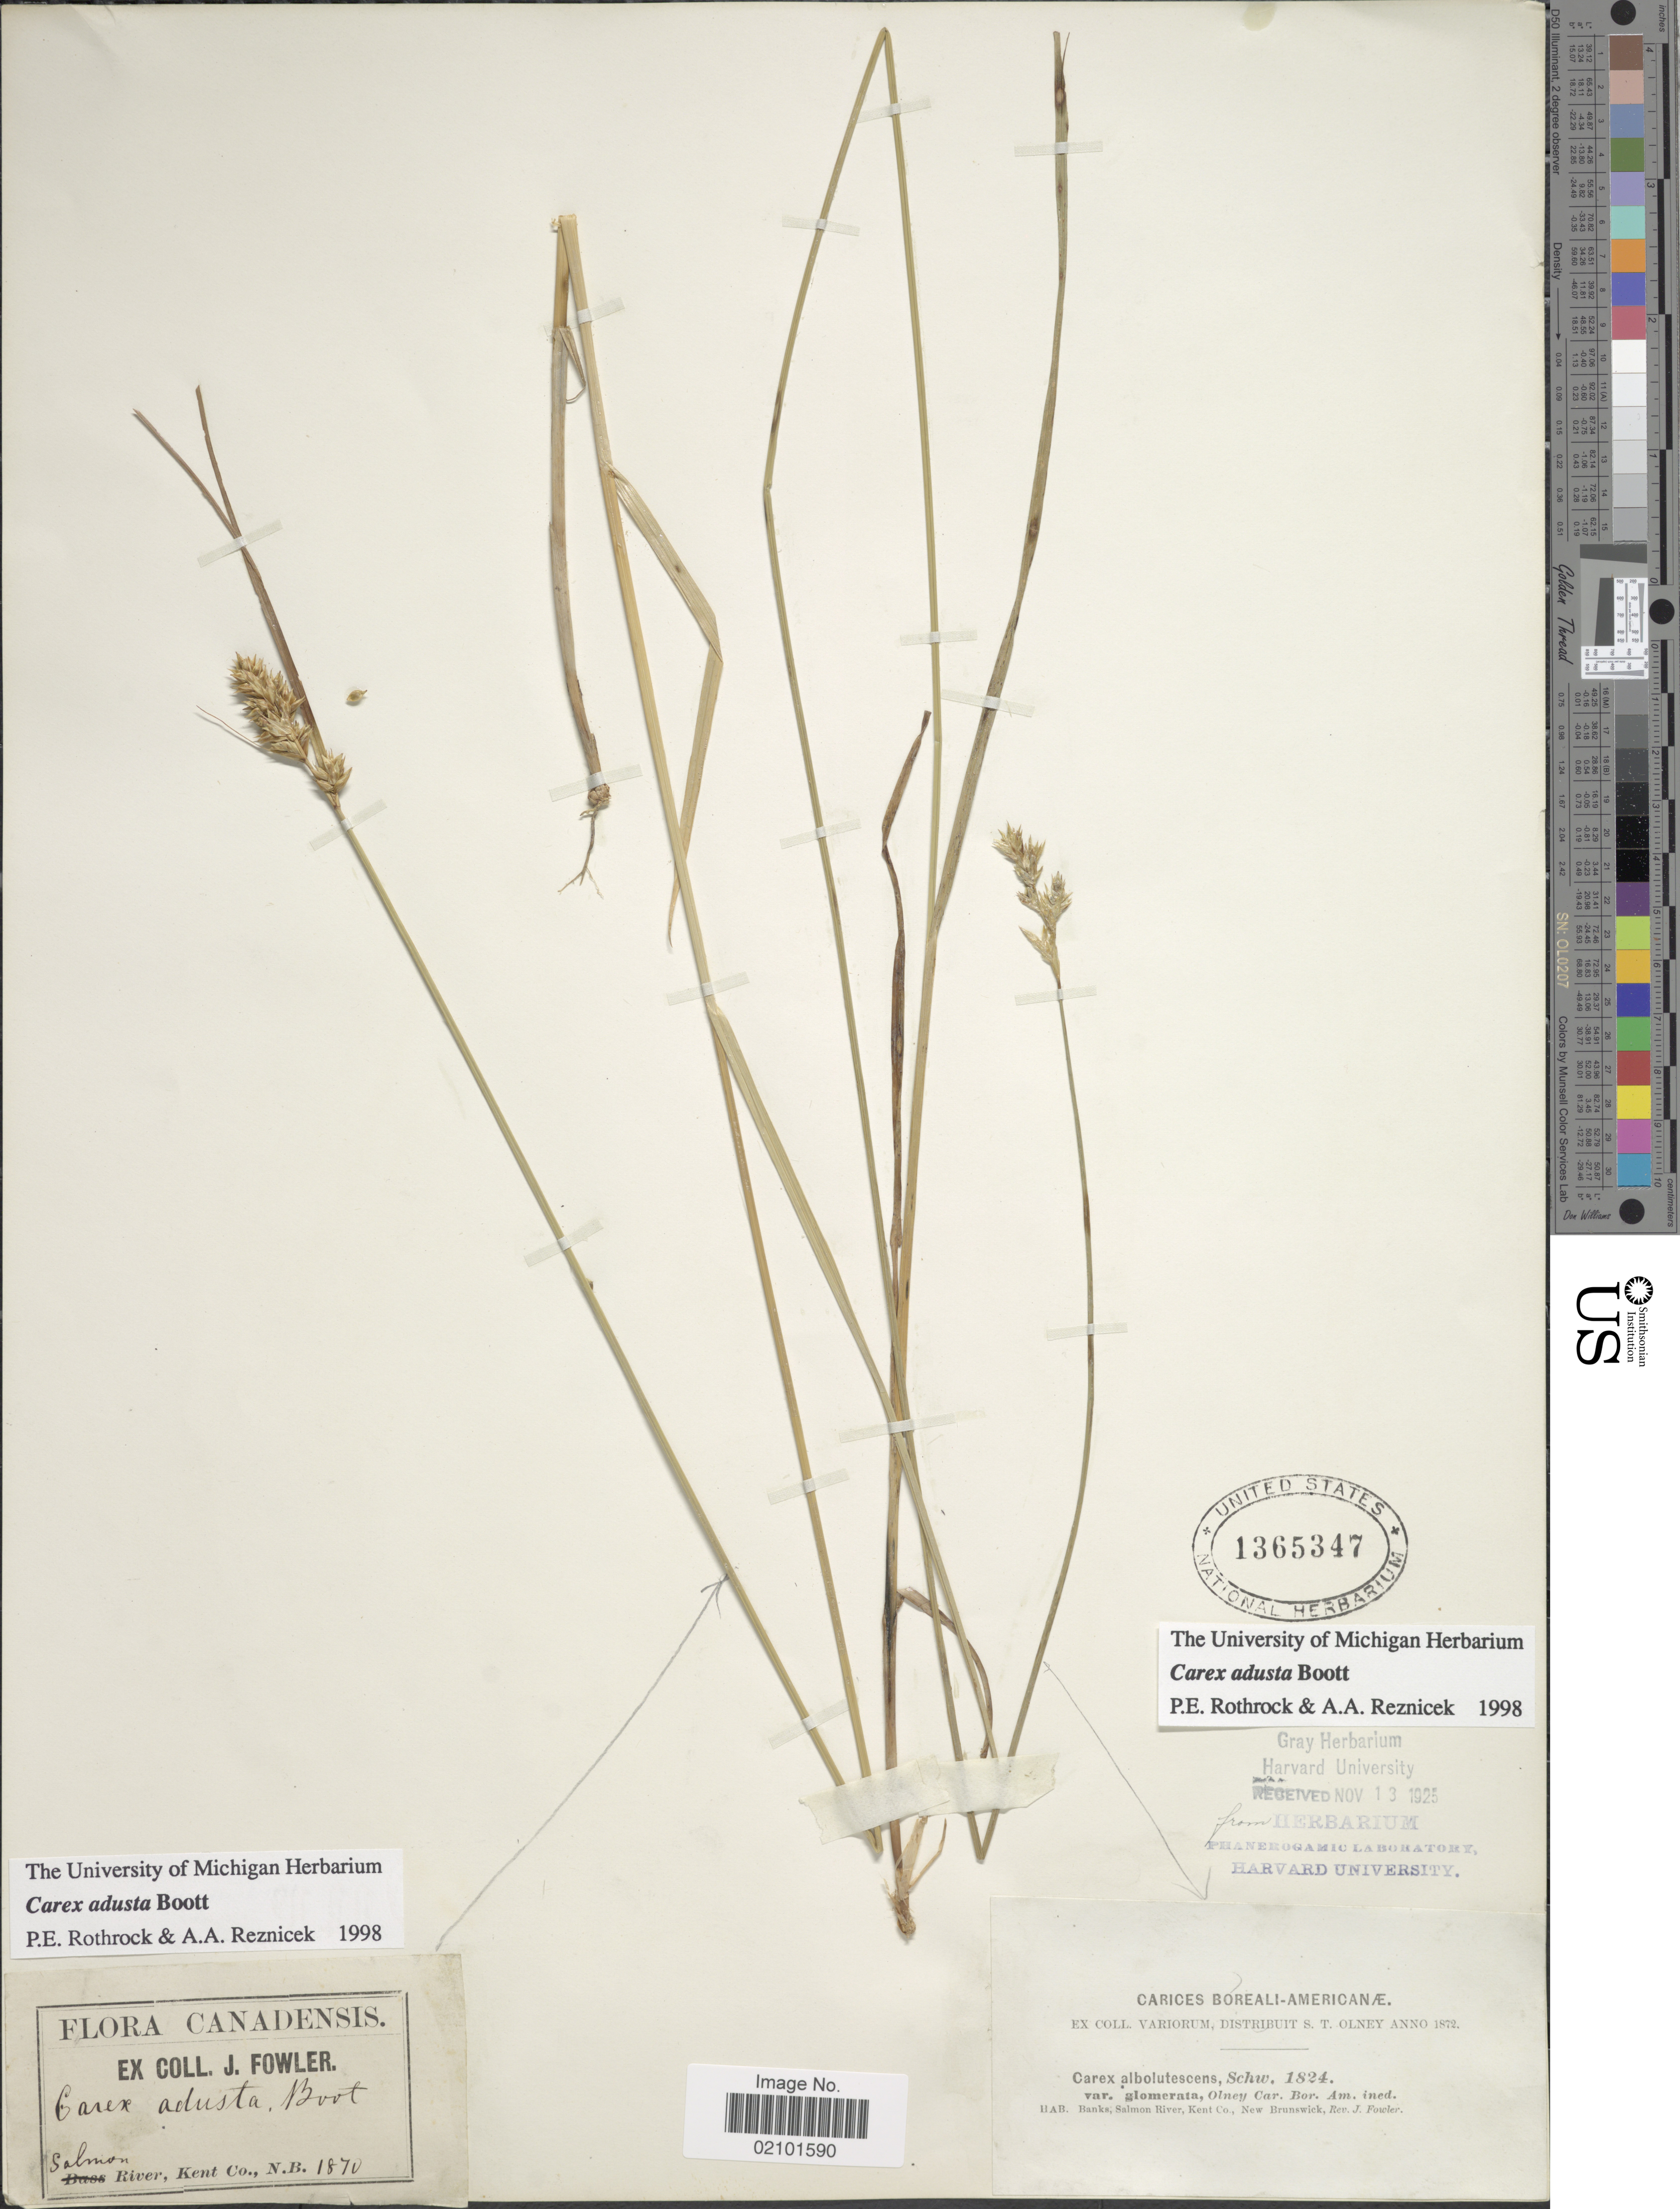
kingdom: Plantae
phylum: Tracheophyta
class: Liliopsida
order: Poales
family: Cyperaceae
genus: Carex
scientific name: Carex adusta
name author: Boott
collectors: J. P. Fowler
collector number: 1924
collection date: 1872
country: Canada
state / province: New Brunswick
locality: Banks, Salmon River, Kent Co. Carices Boreali-Americanae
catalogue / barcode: US 1365347-2